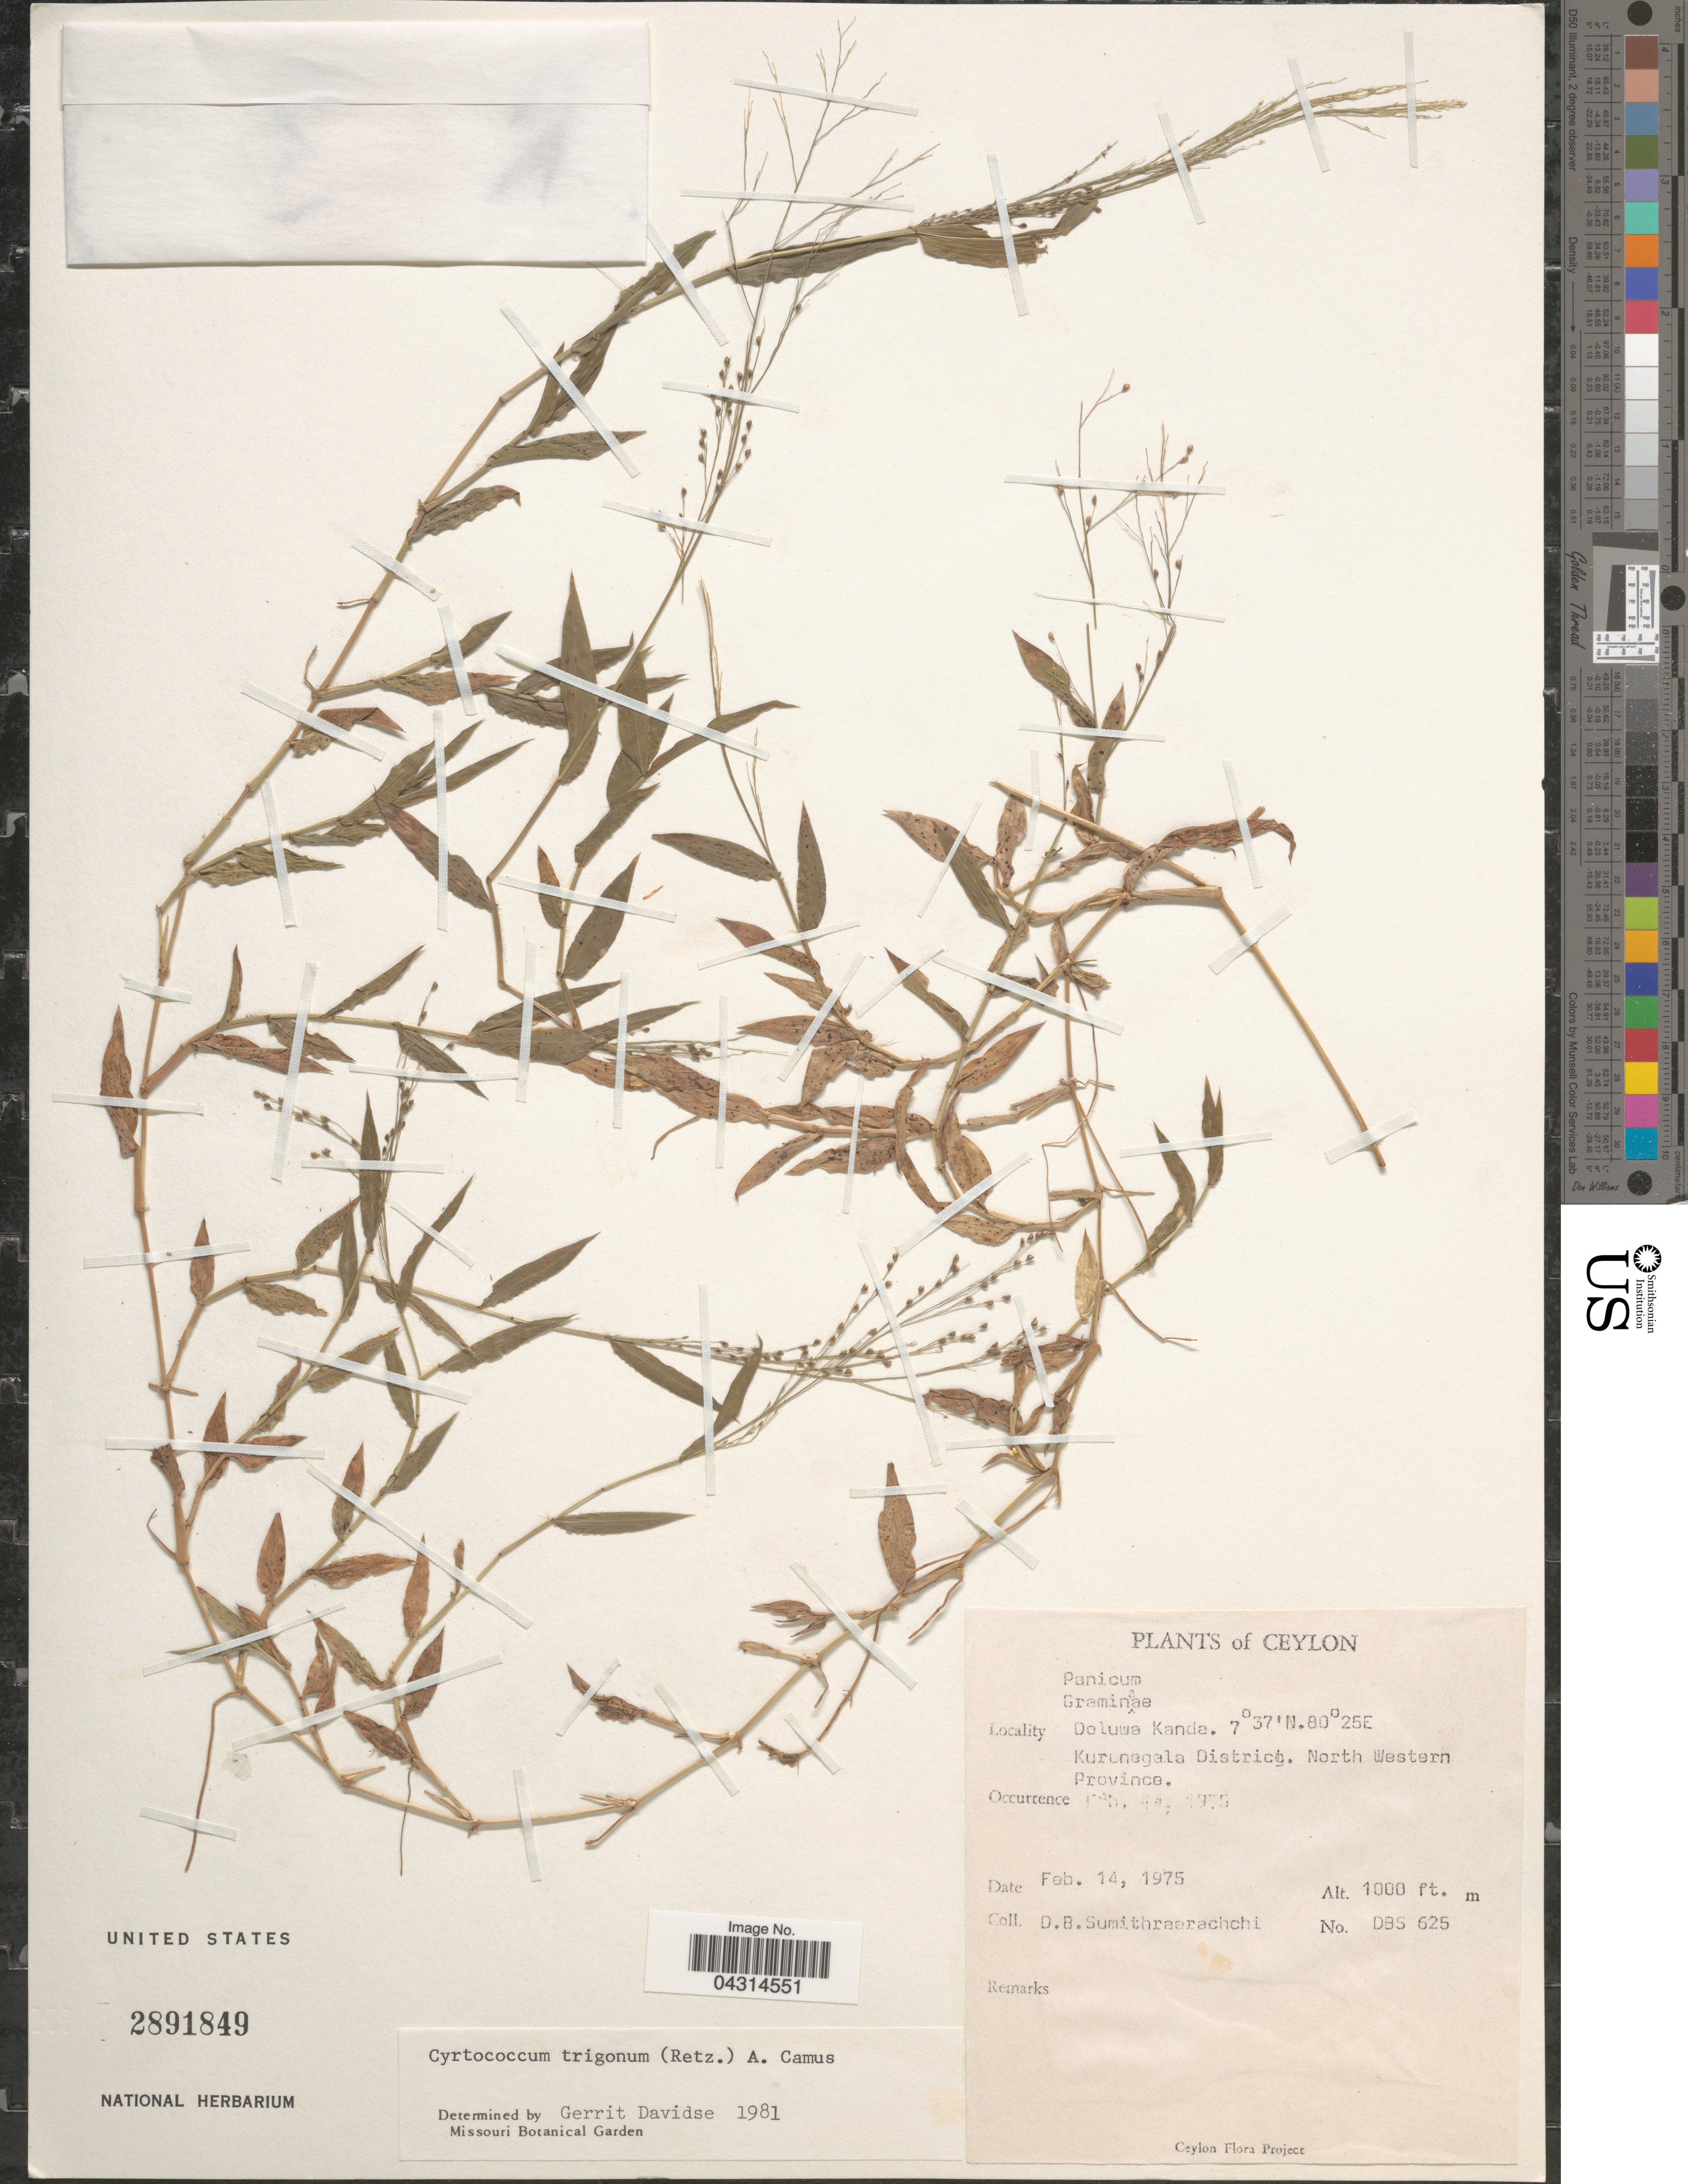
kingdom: Plantae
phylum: Tracheophyta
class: Liliopsida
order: Poales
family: Poaceae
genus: Cyrtococcum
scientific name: Cyrtococcum trigonum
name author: (Retz.) A. Camus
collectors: D. B. Sumithraarachchi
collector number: DBS 625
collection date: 1975-02-14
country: Sri Lanka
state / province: North Western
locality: Ceylon. Doluwa Kanda. Kurinagala District.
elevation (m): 305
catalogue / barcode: US 2891849